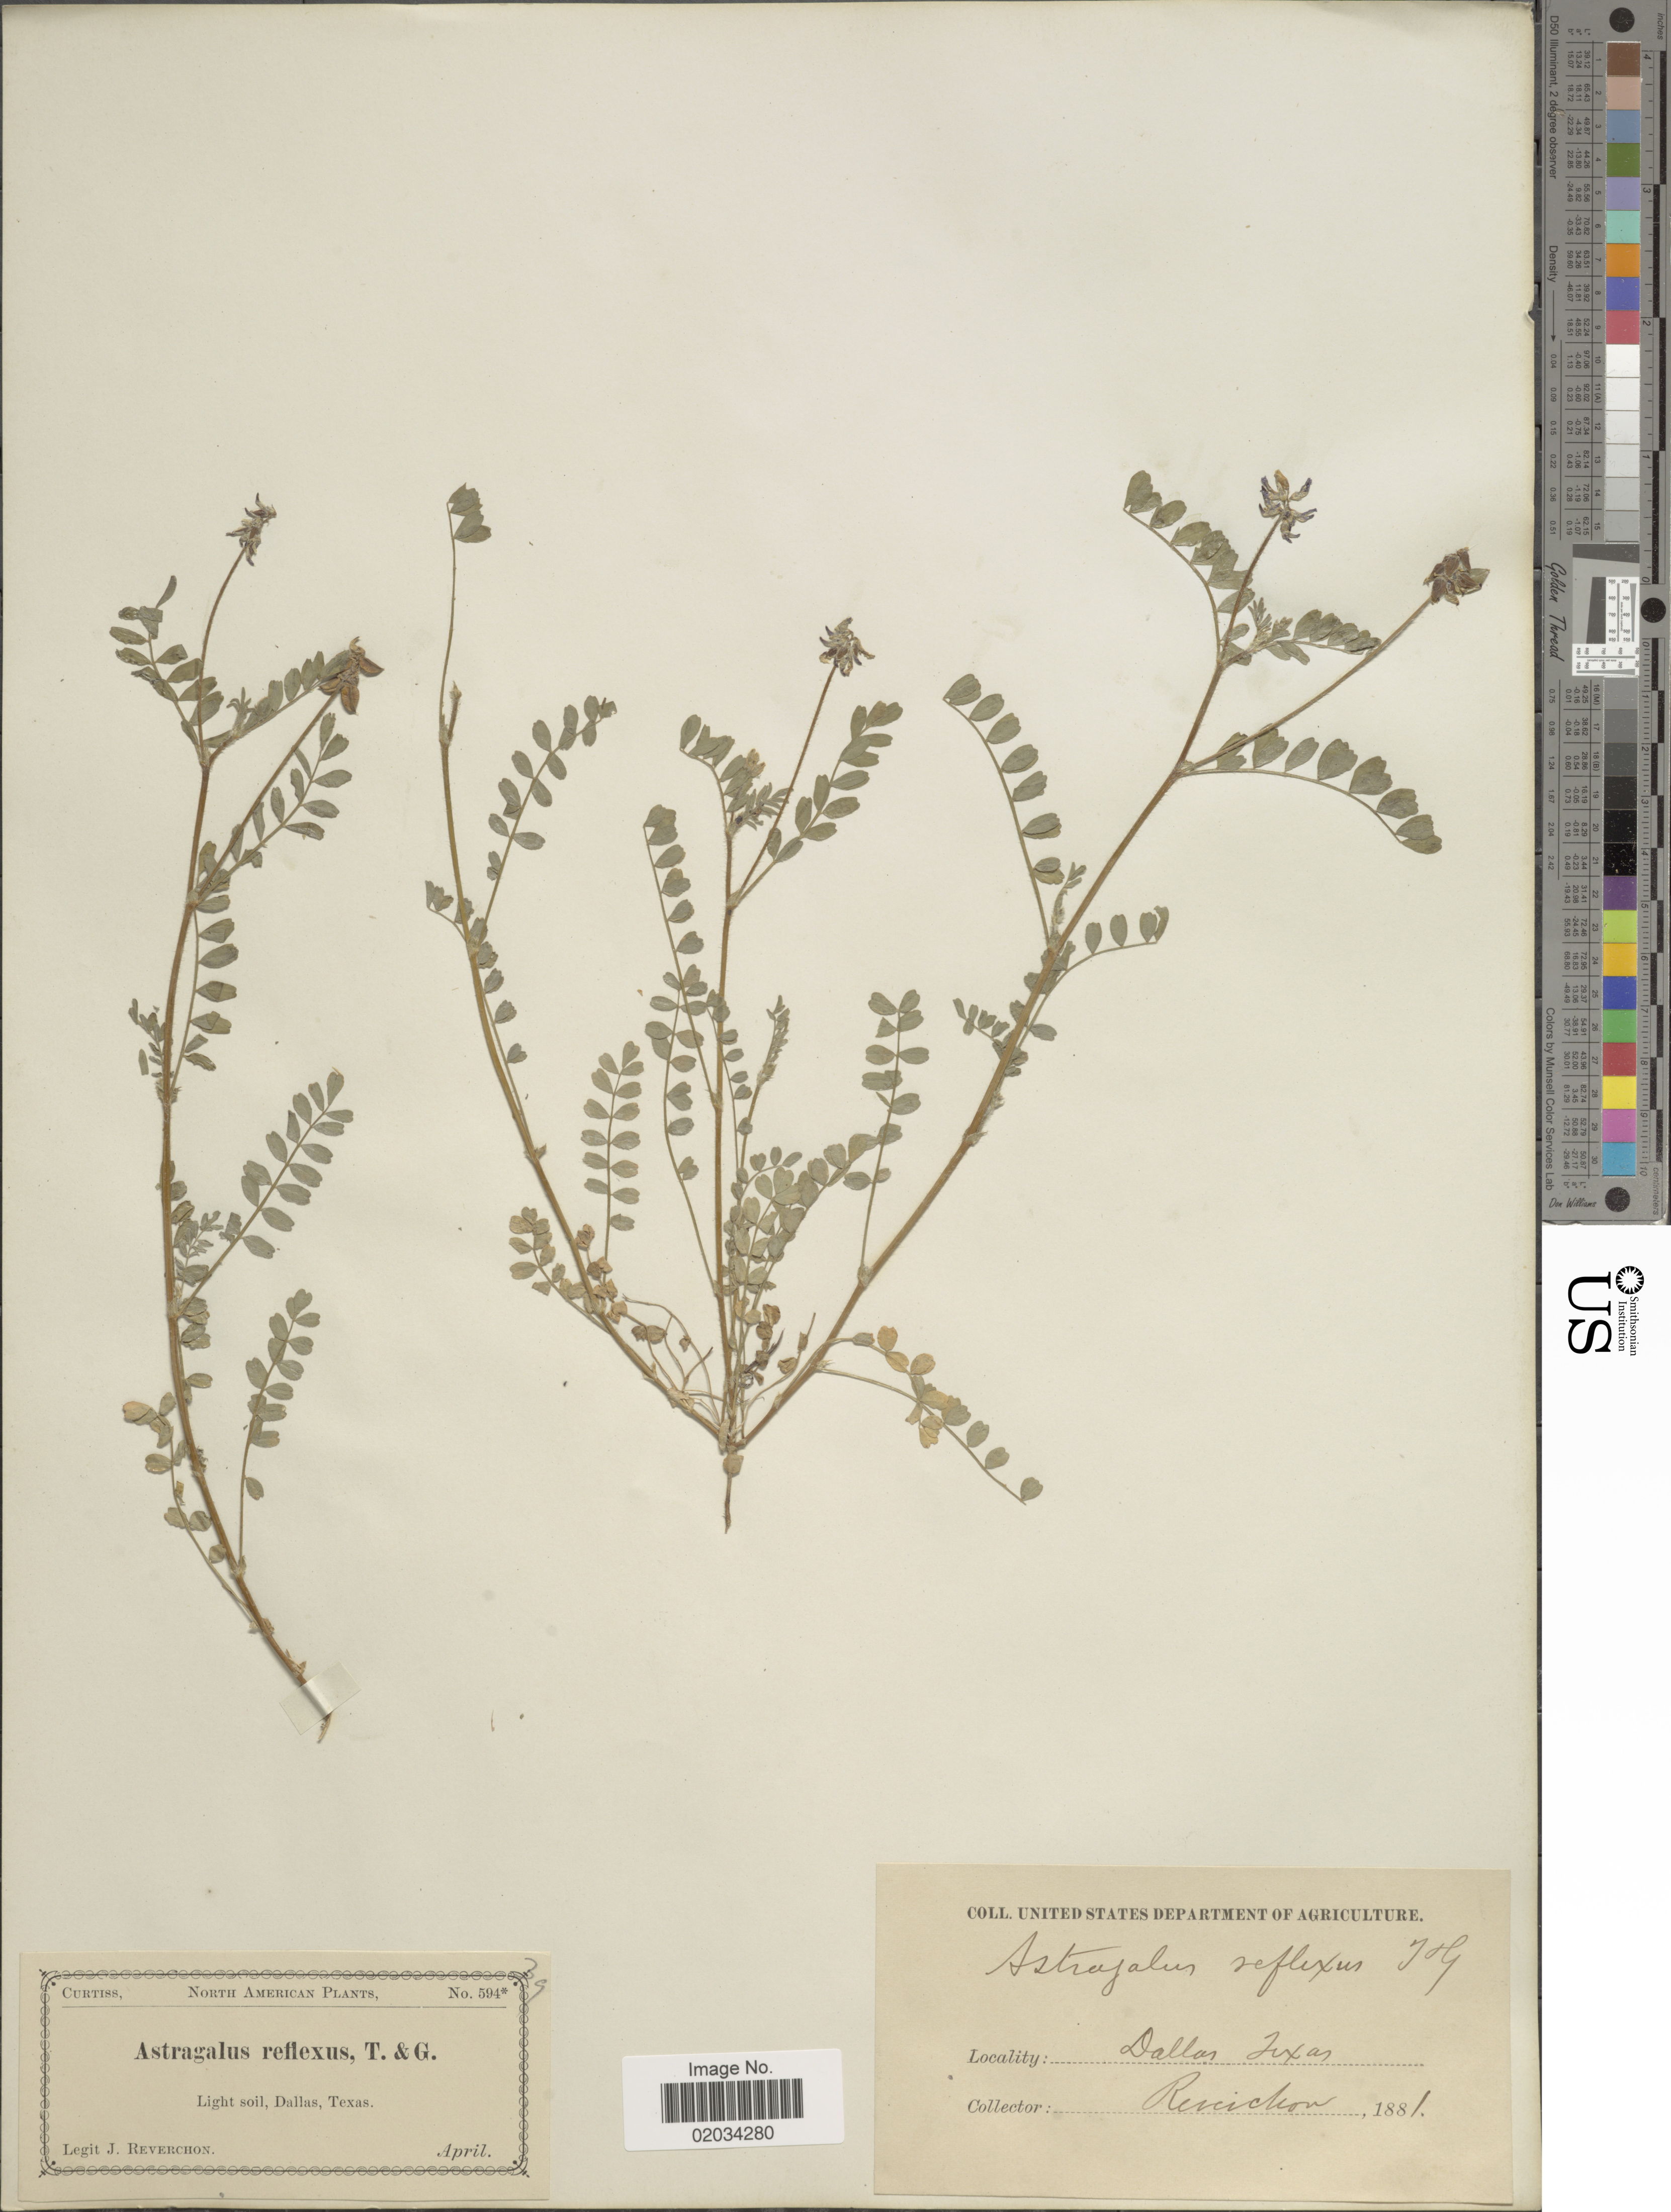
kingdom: Plantae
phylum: Tracheophyta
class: Magnoliopsida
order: Fabales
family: Fabaceae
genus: Astragalus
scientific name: Astragalus reflexus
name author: Torr. & A. Gray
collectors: J. Reverchon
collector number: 594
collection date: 1881-04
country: United States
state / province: Texas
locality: Dallas